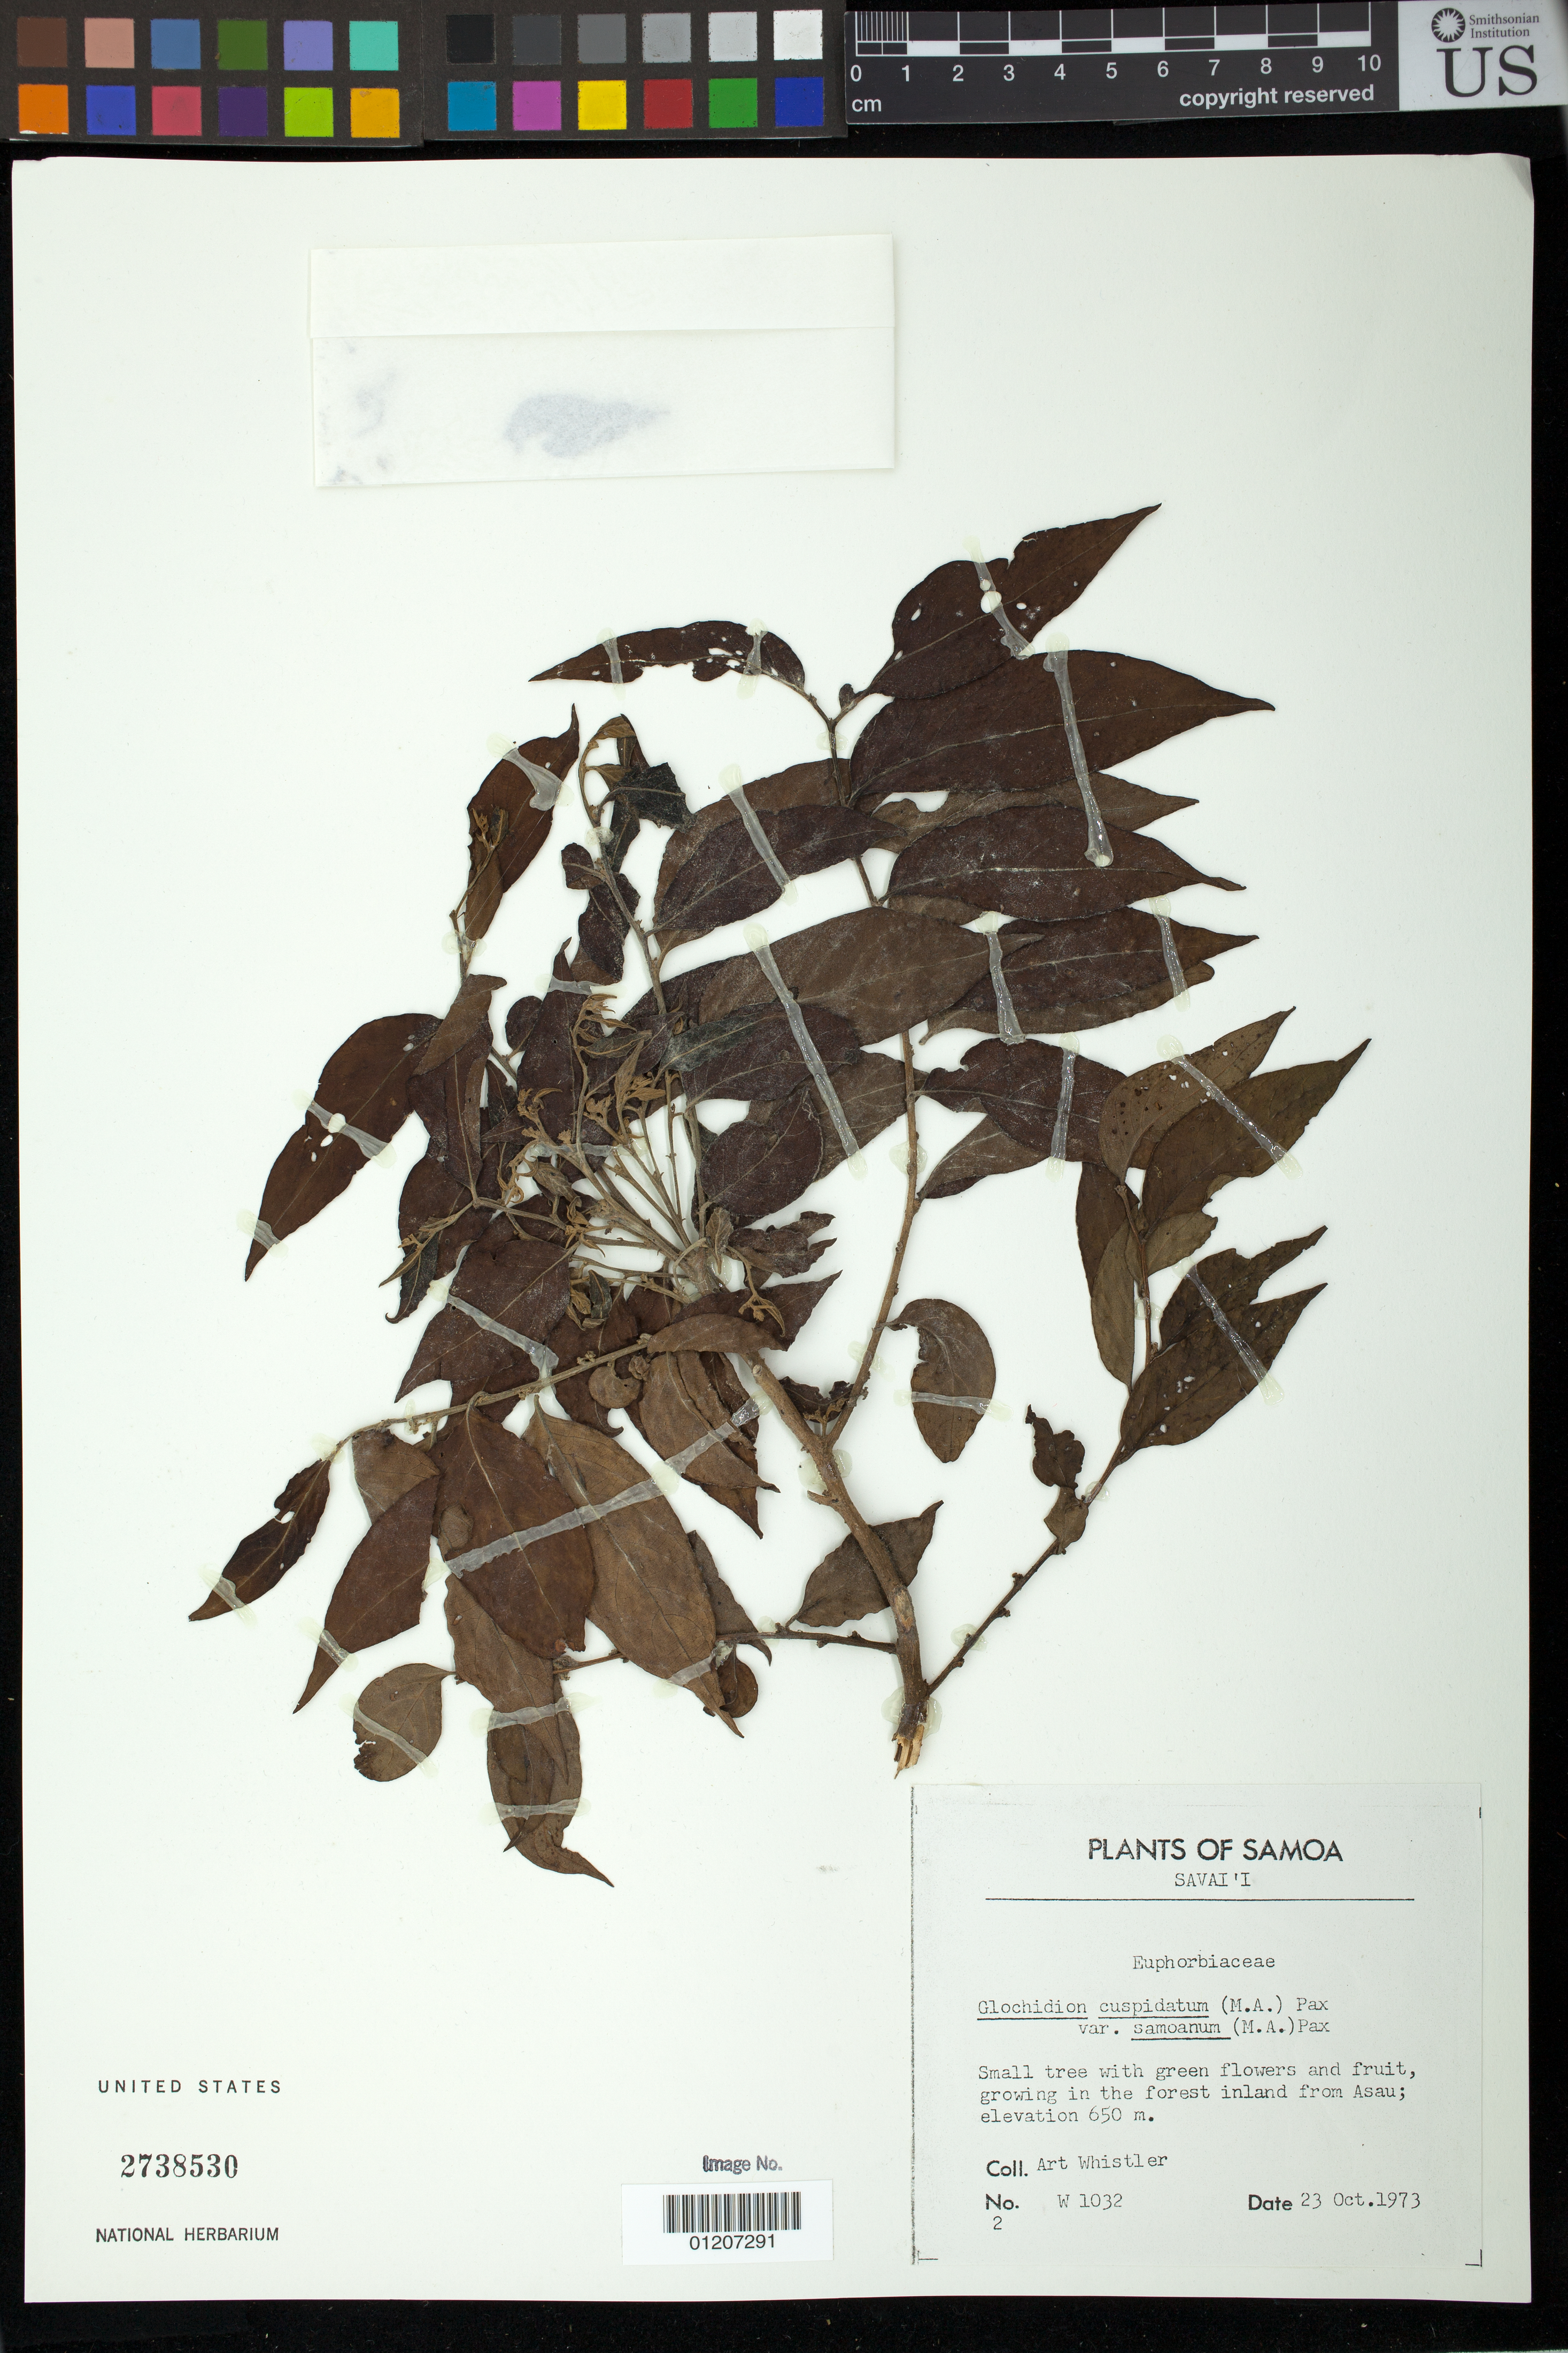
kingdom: Plantae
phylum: Tracheophyta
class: Magnoliopsida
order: Malpighiales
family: Phyllanthaceae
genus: Phyllanthus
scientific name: Phyllanthus cuspidatus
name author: Müll. Arg.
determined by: Wagner, W. L., (BOT), Smithsonian Institution - National Museum of Natural History (UNITED STATES)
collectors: A. Whistler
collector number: W 1032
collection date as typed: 23 Oct 1973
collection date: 1973-10-23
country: Samoa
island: Savai'i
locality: Asau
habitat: forest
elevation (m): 650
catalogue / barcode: US 2738530